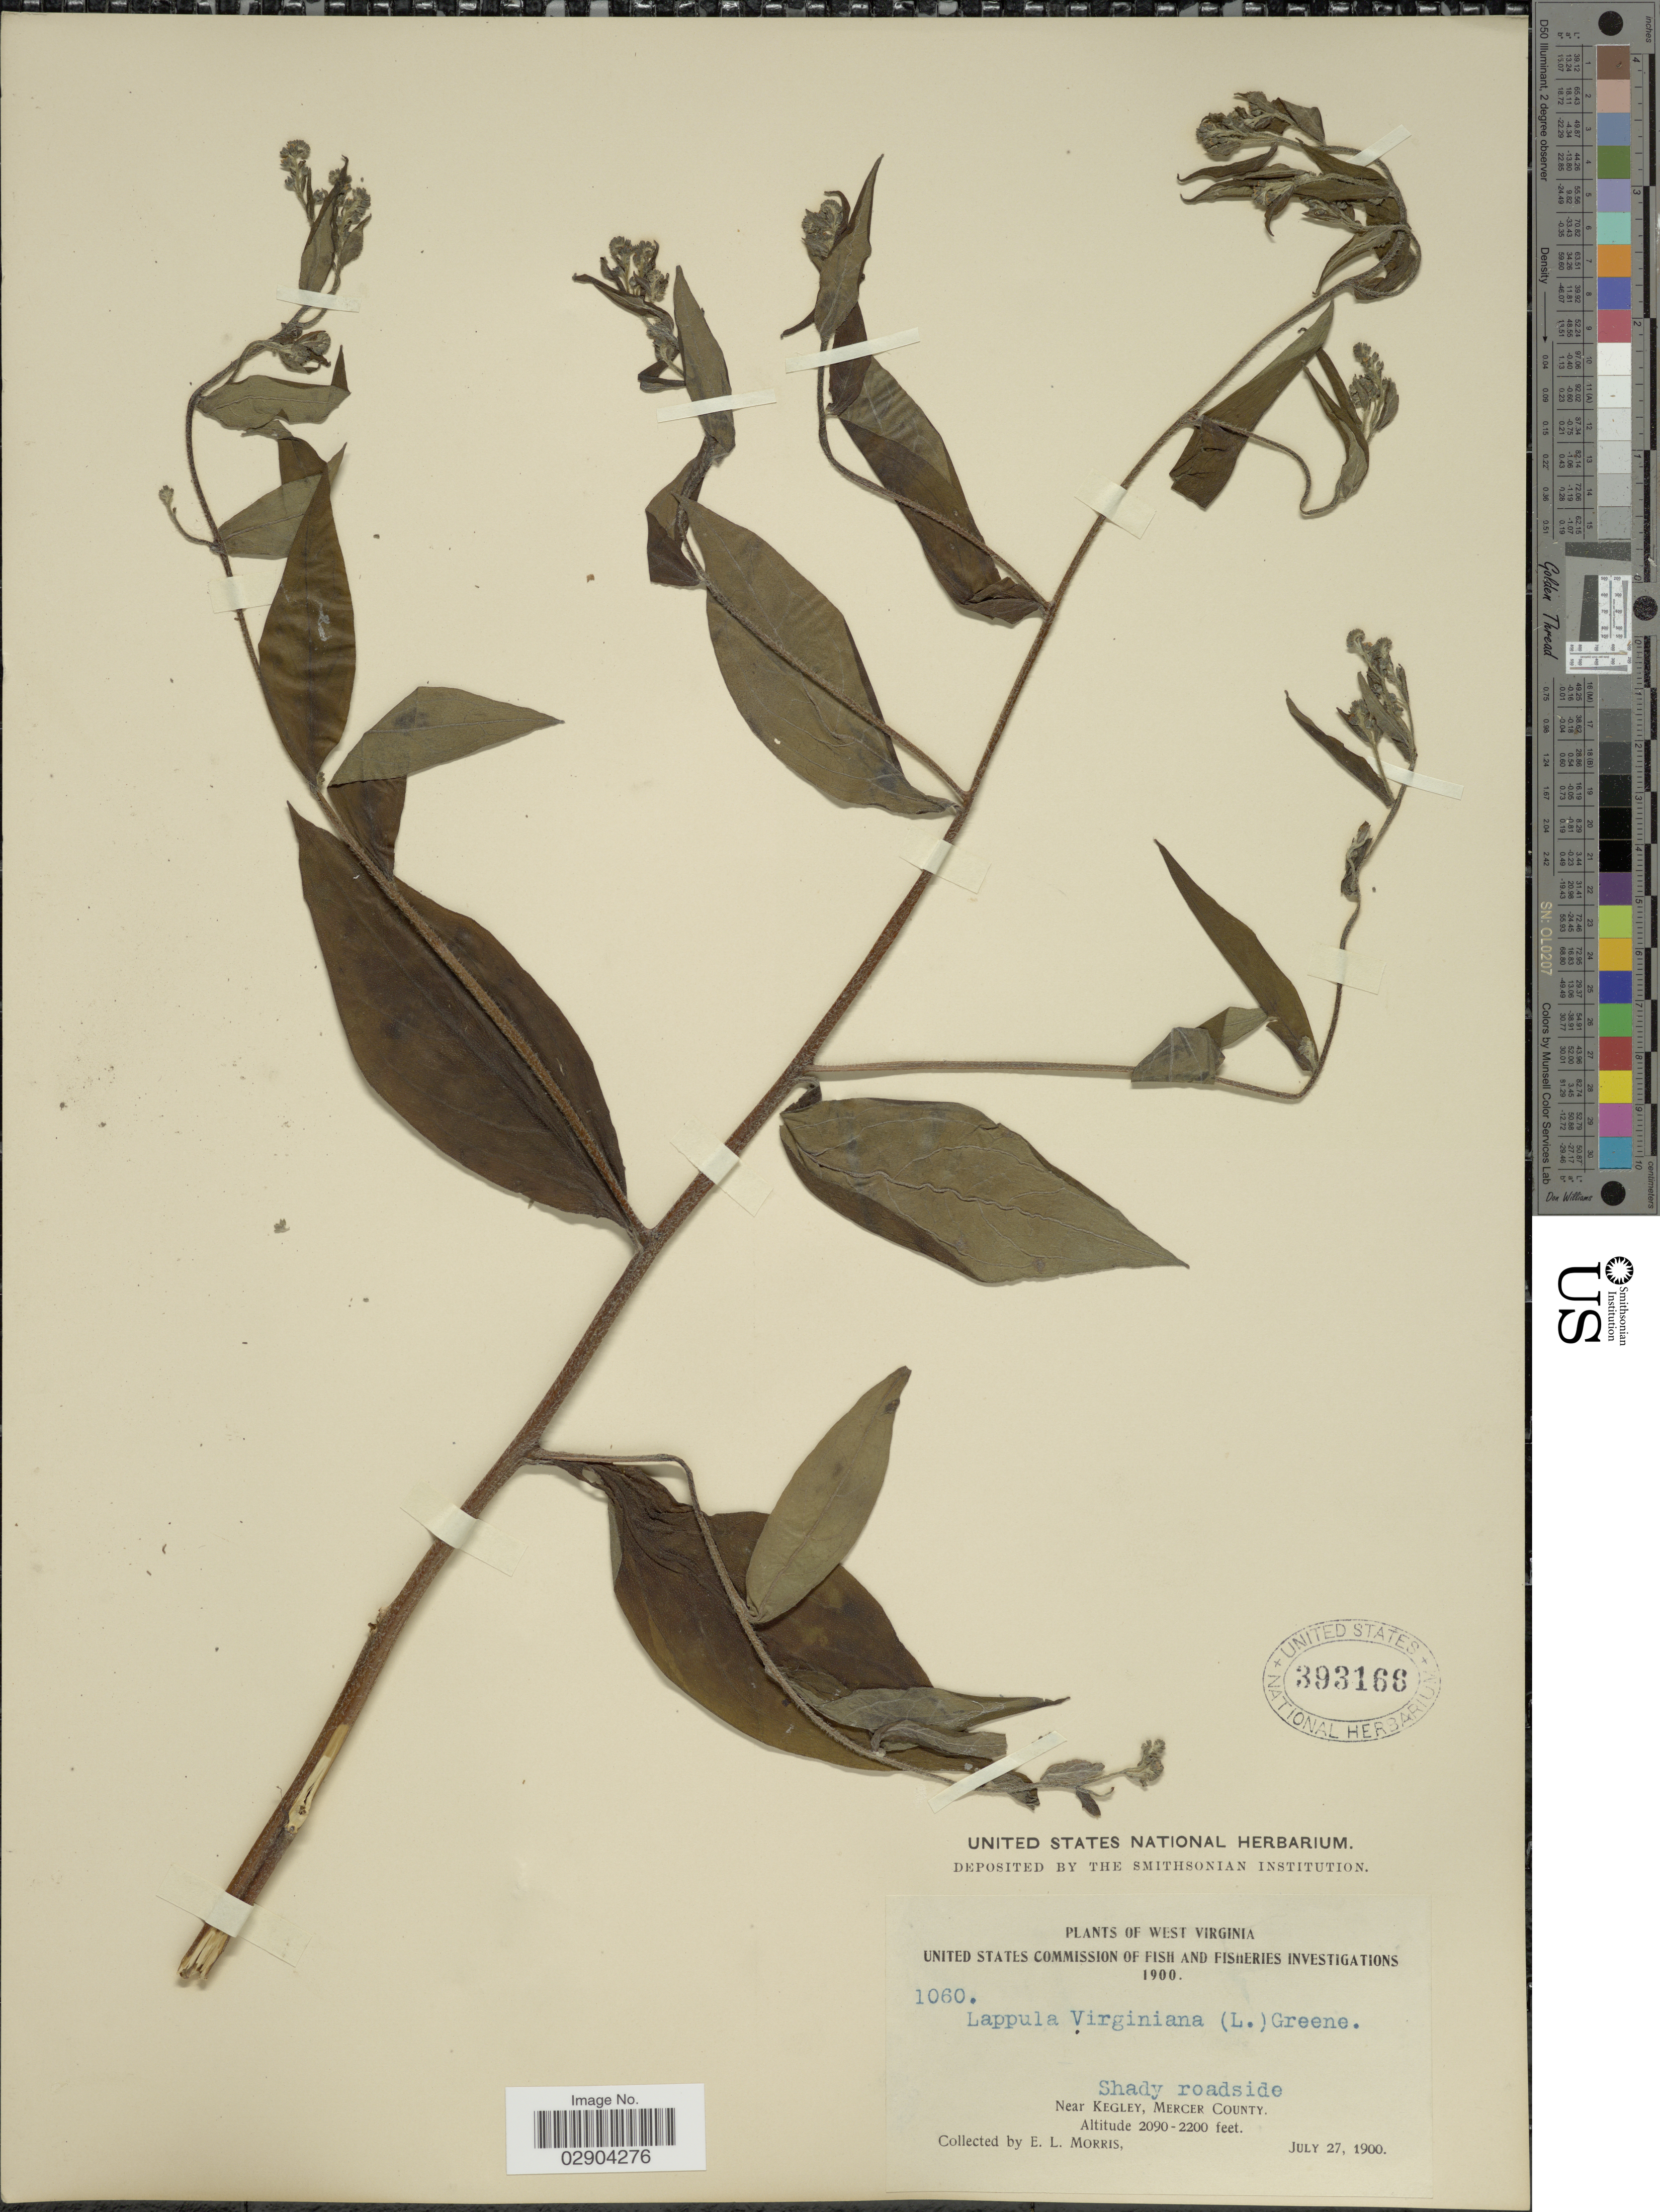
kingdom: Plantae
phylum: Tracheophyta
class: Magnoliopsida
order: Boraginales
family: Boraginaceae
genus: Hackelia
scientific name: Hackelia virginiana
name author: (L.) I.M. Johnst.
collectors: E. Morris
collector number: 1060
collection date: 1900-07-27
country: United States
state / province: West Virginia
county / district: Mercer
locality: Near Kegley, Mercer County.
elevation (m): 637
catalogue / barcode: US 393166